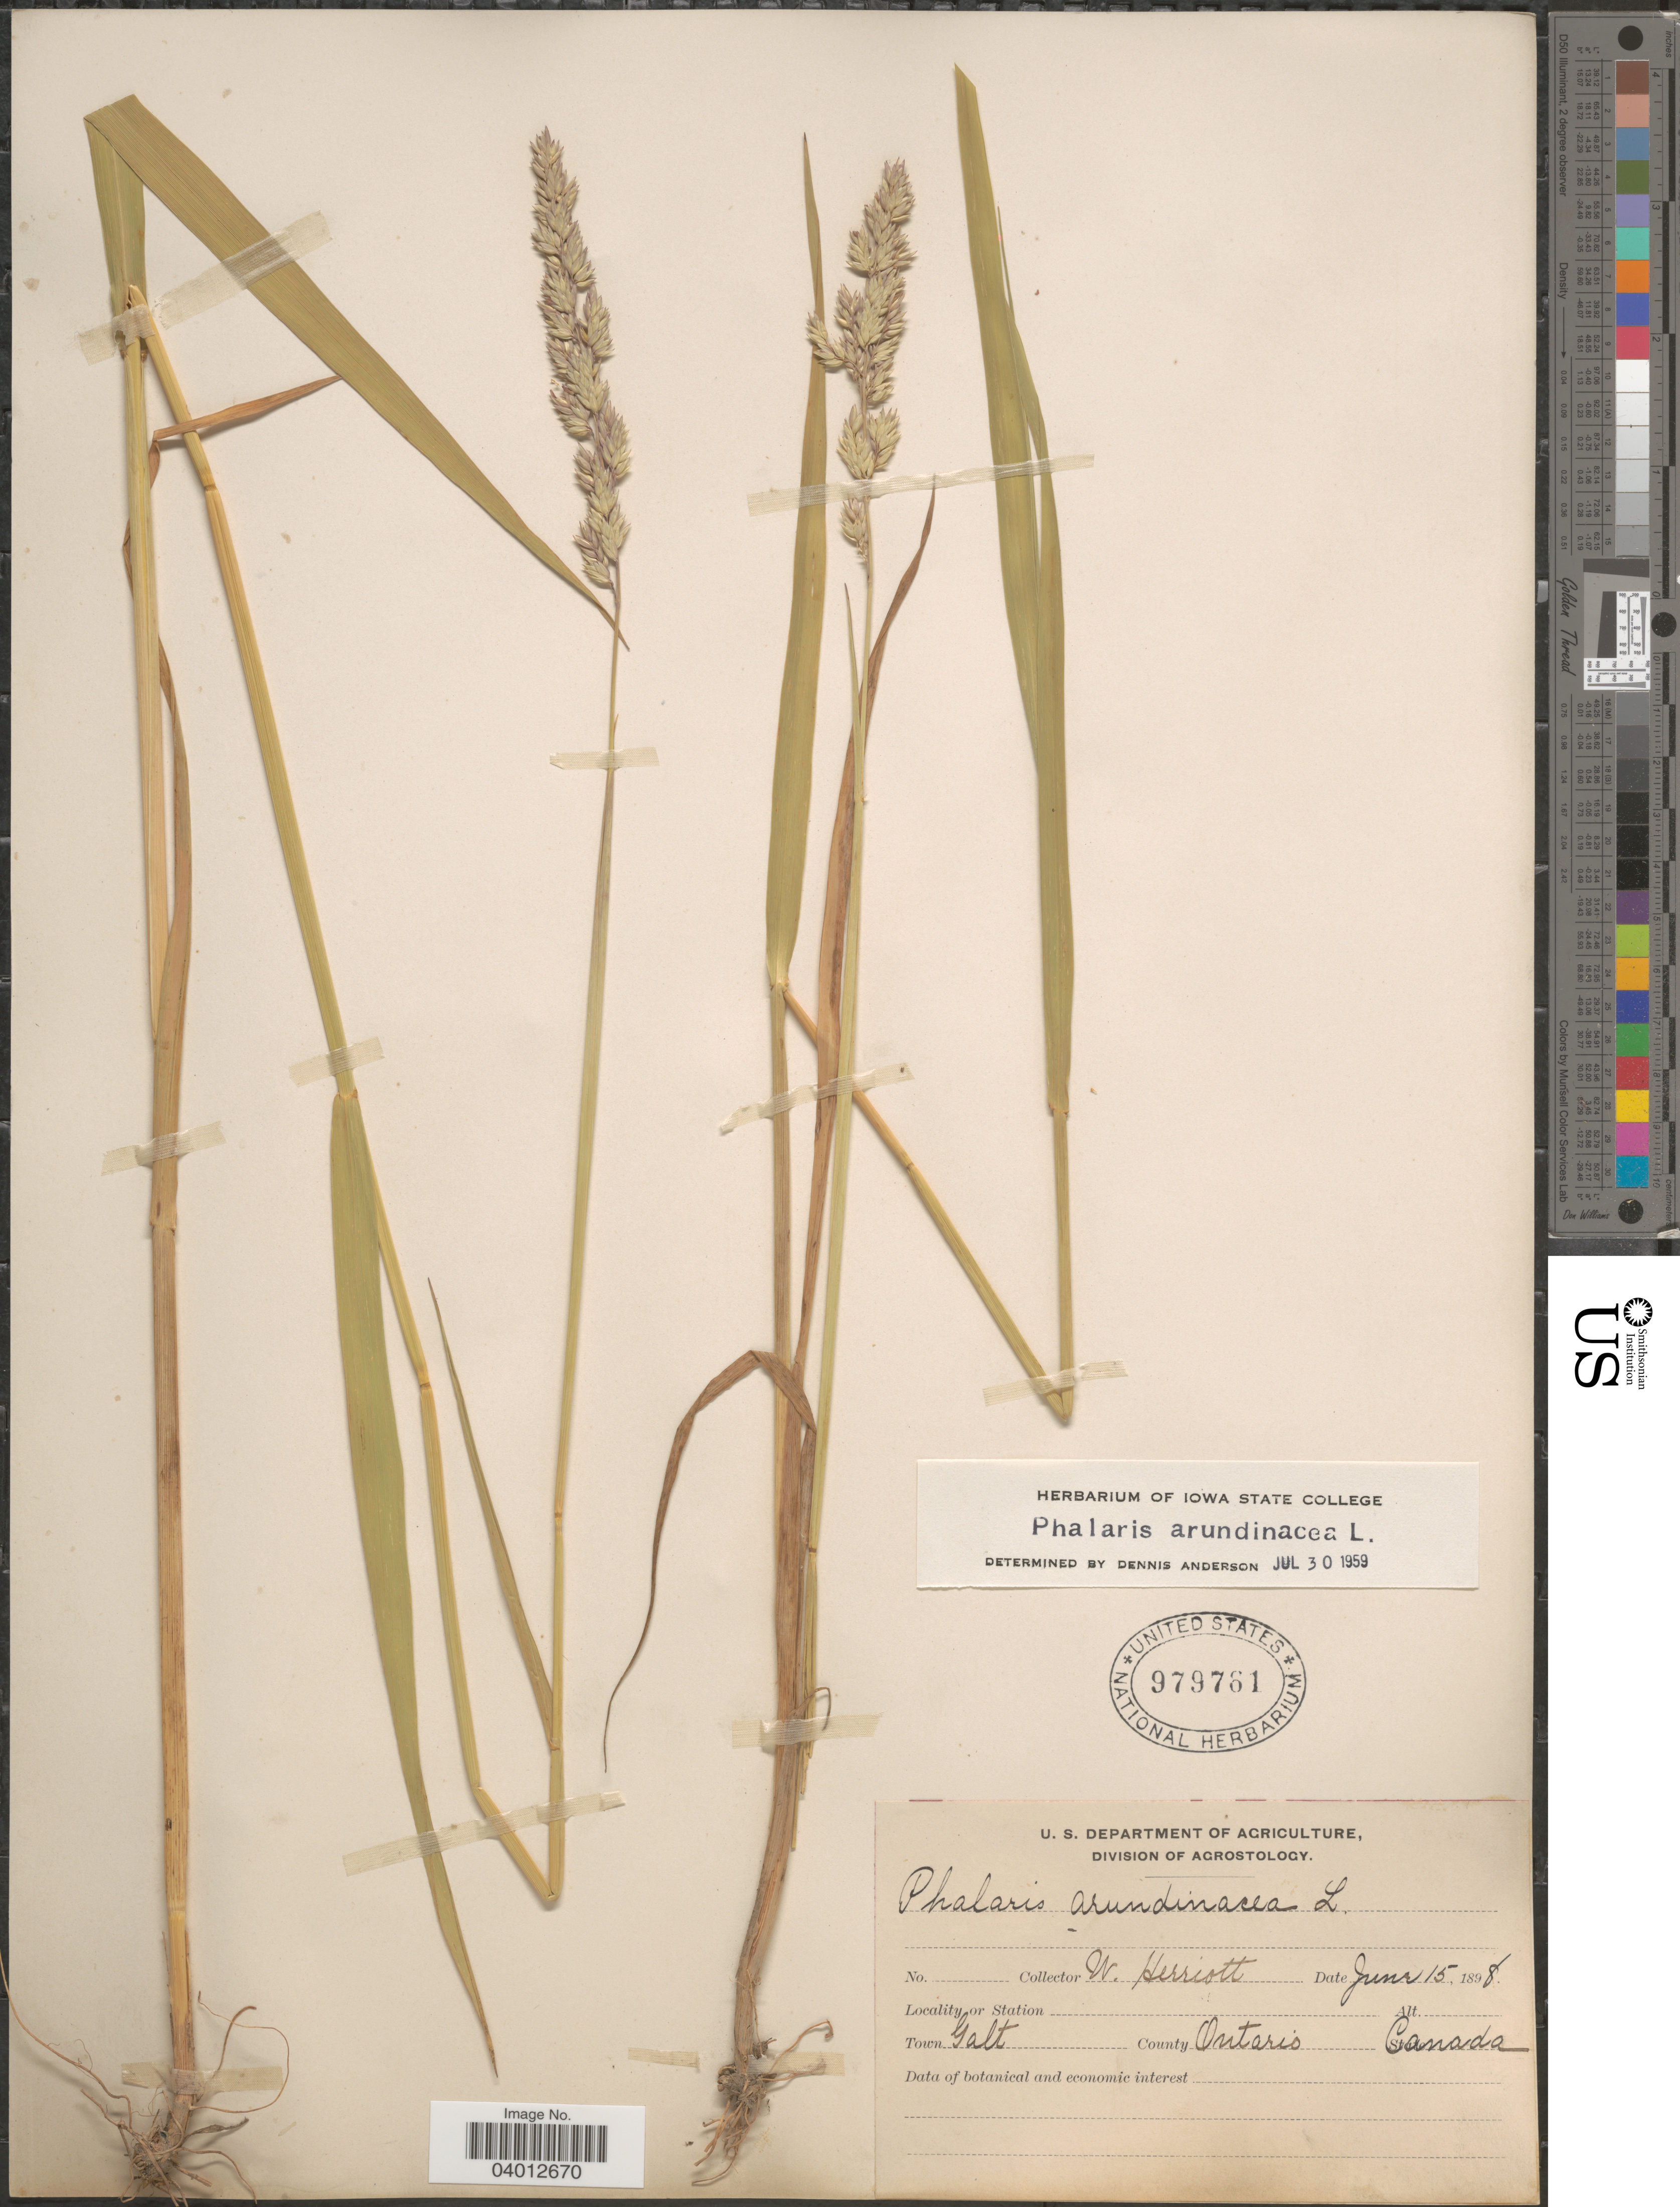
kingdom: Plantae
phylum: Tracheophyta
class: Liliopsida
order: Poales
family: Poaceae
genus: Phalaris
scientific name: Phalaris arundinacea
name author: L.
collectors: W. Herriot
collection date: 1898-06-15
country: Canada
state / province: Ontario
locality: Town Galt. County Ontario.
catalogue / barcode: US 979761